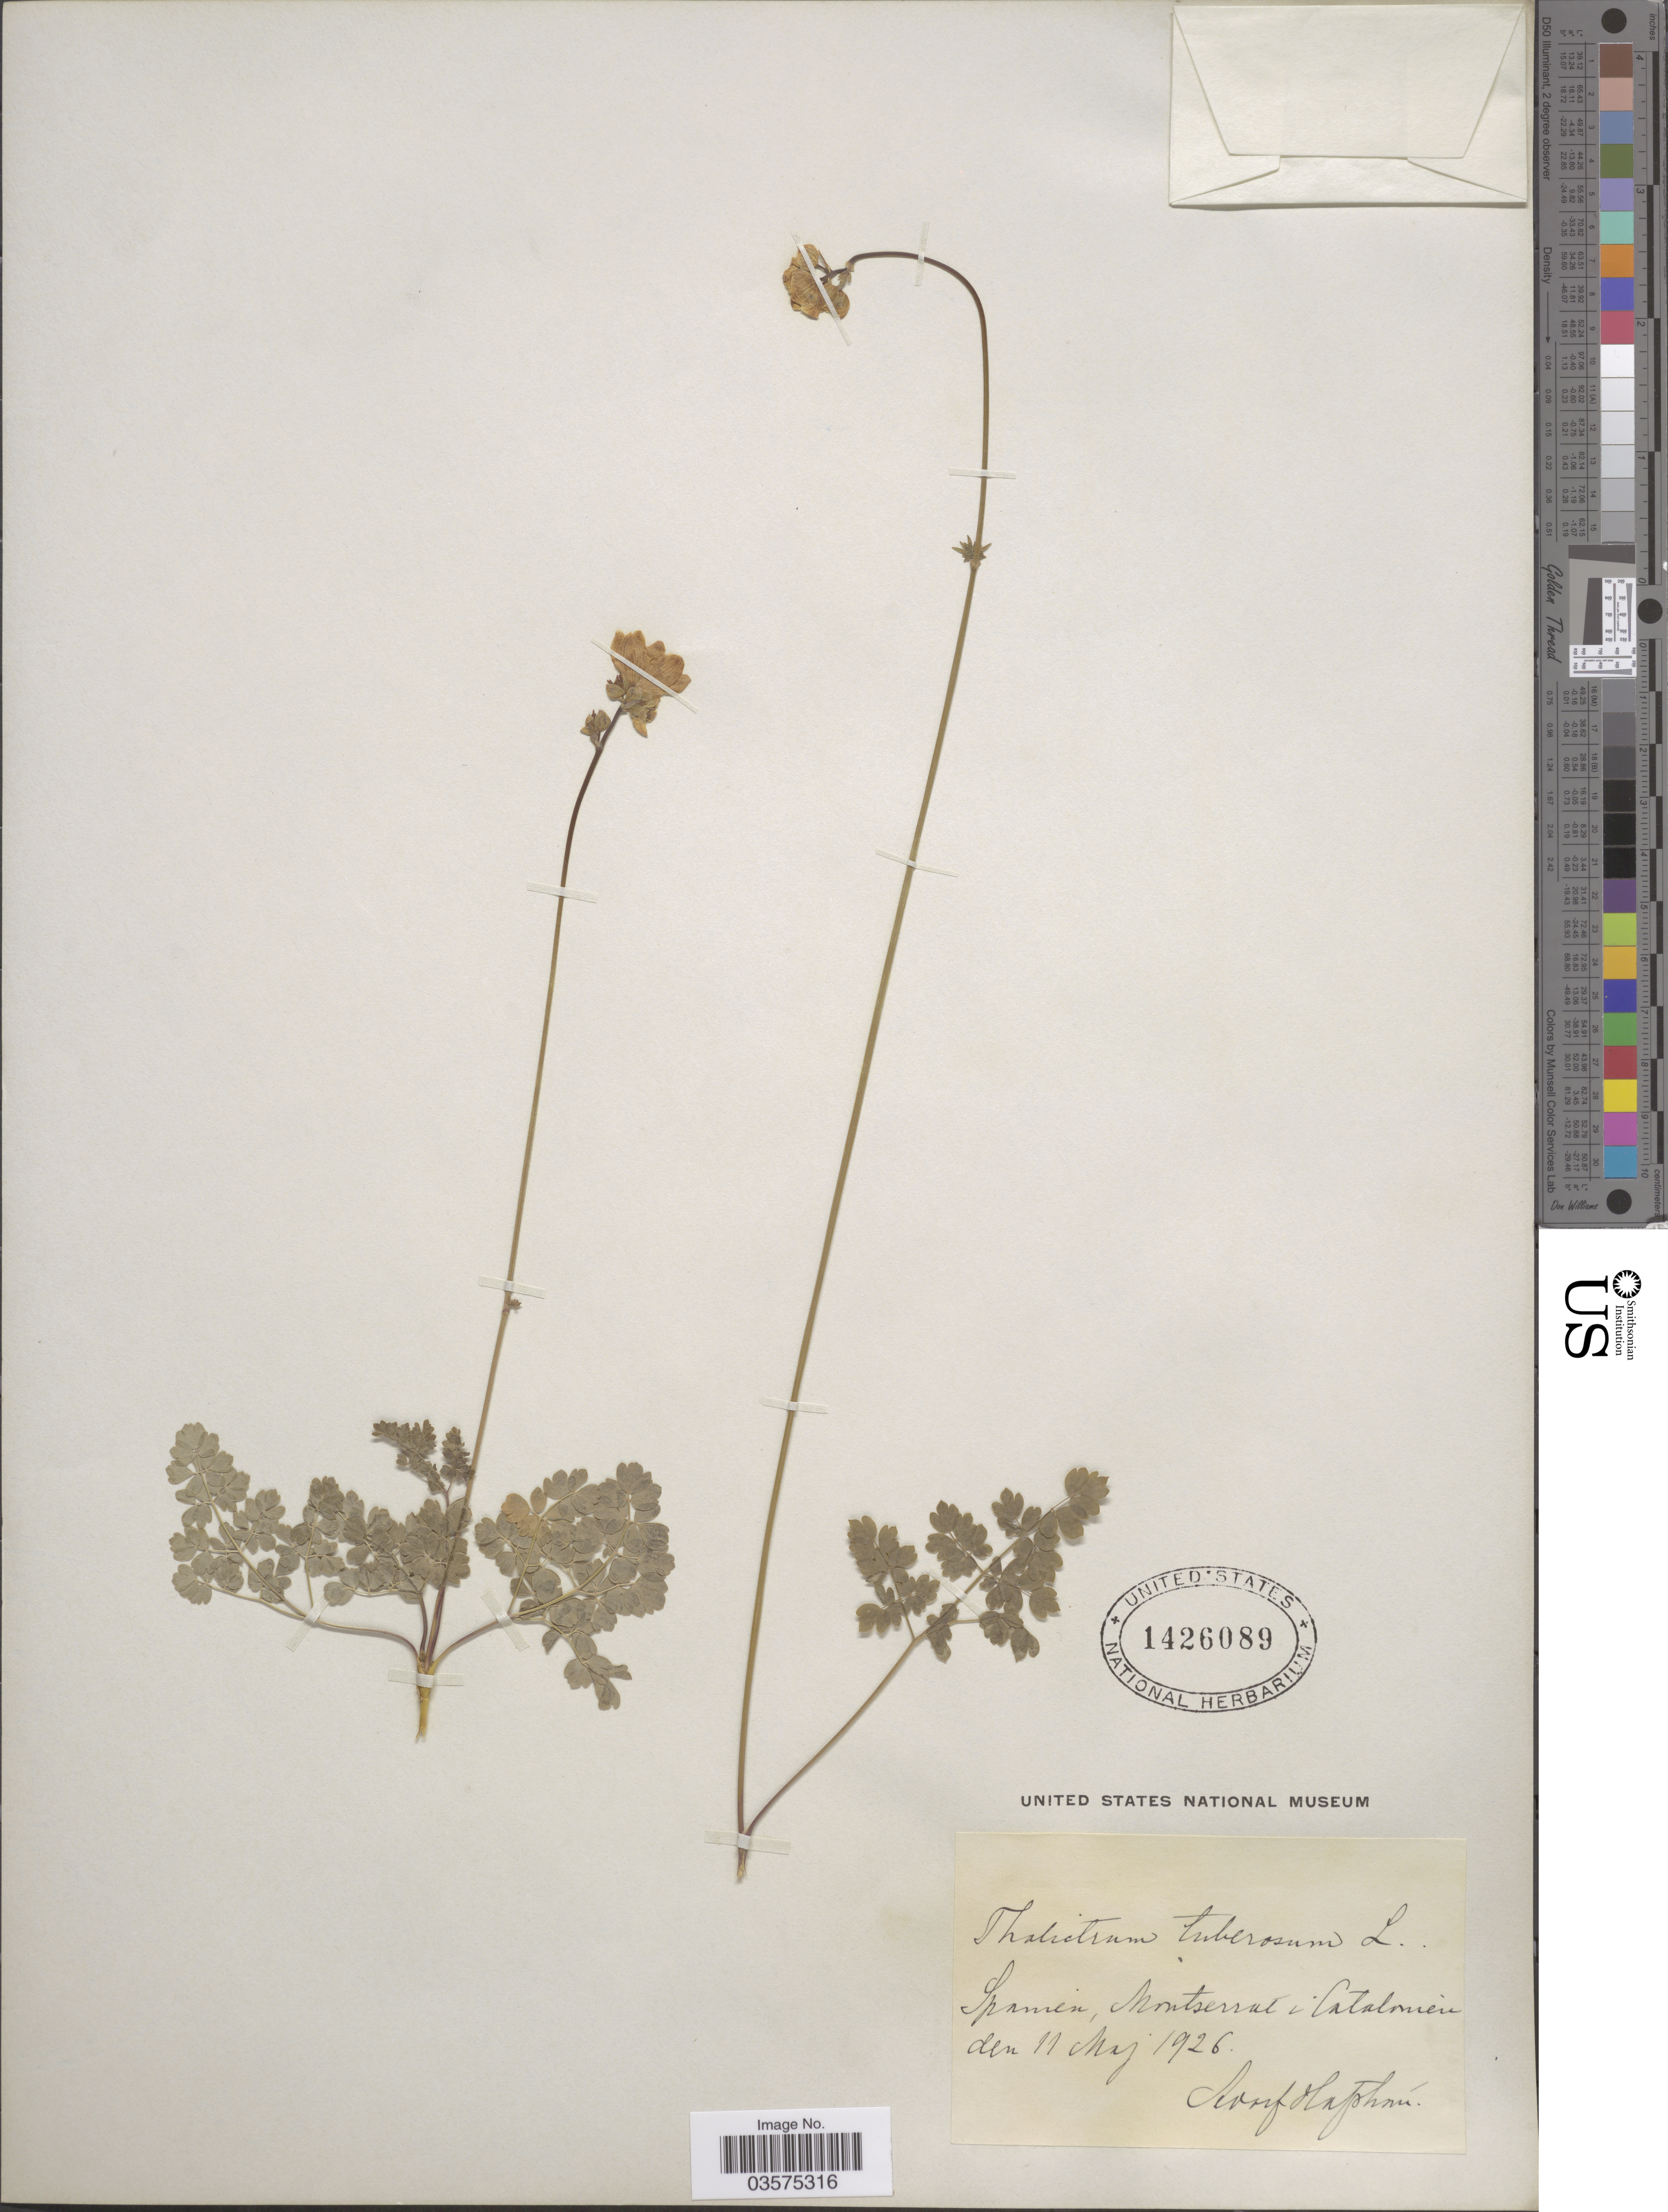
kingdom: Plantae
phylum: Tracheophyta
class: Magnoliopsida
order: Ranunculales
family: Ranunculaceae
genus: Thalictrum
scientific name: Thalictrum tuberosum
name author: L.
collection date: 1926-05-11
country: Spain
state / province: Catalunya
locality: Spanien, Montserrat i Catalonien.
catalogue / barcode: US 1426089